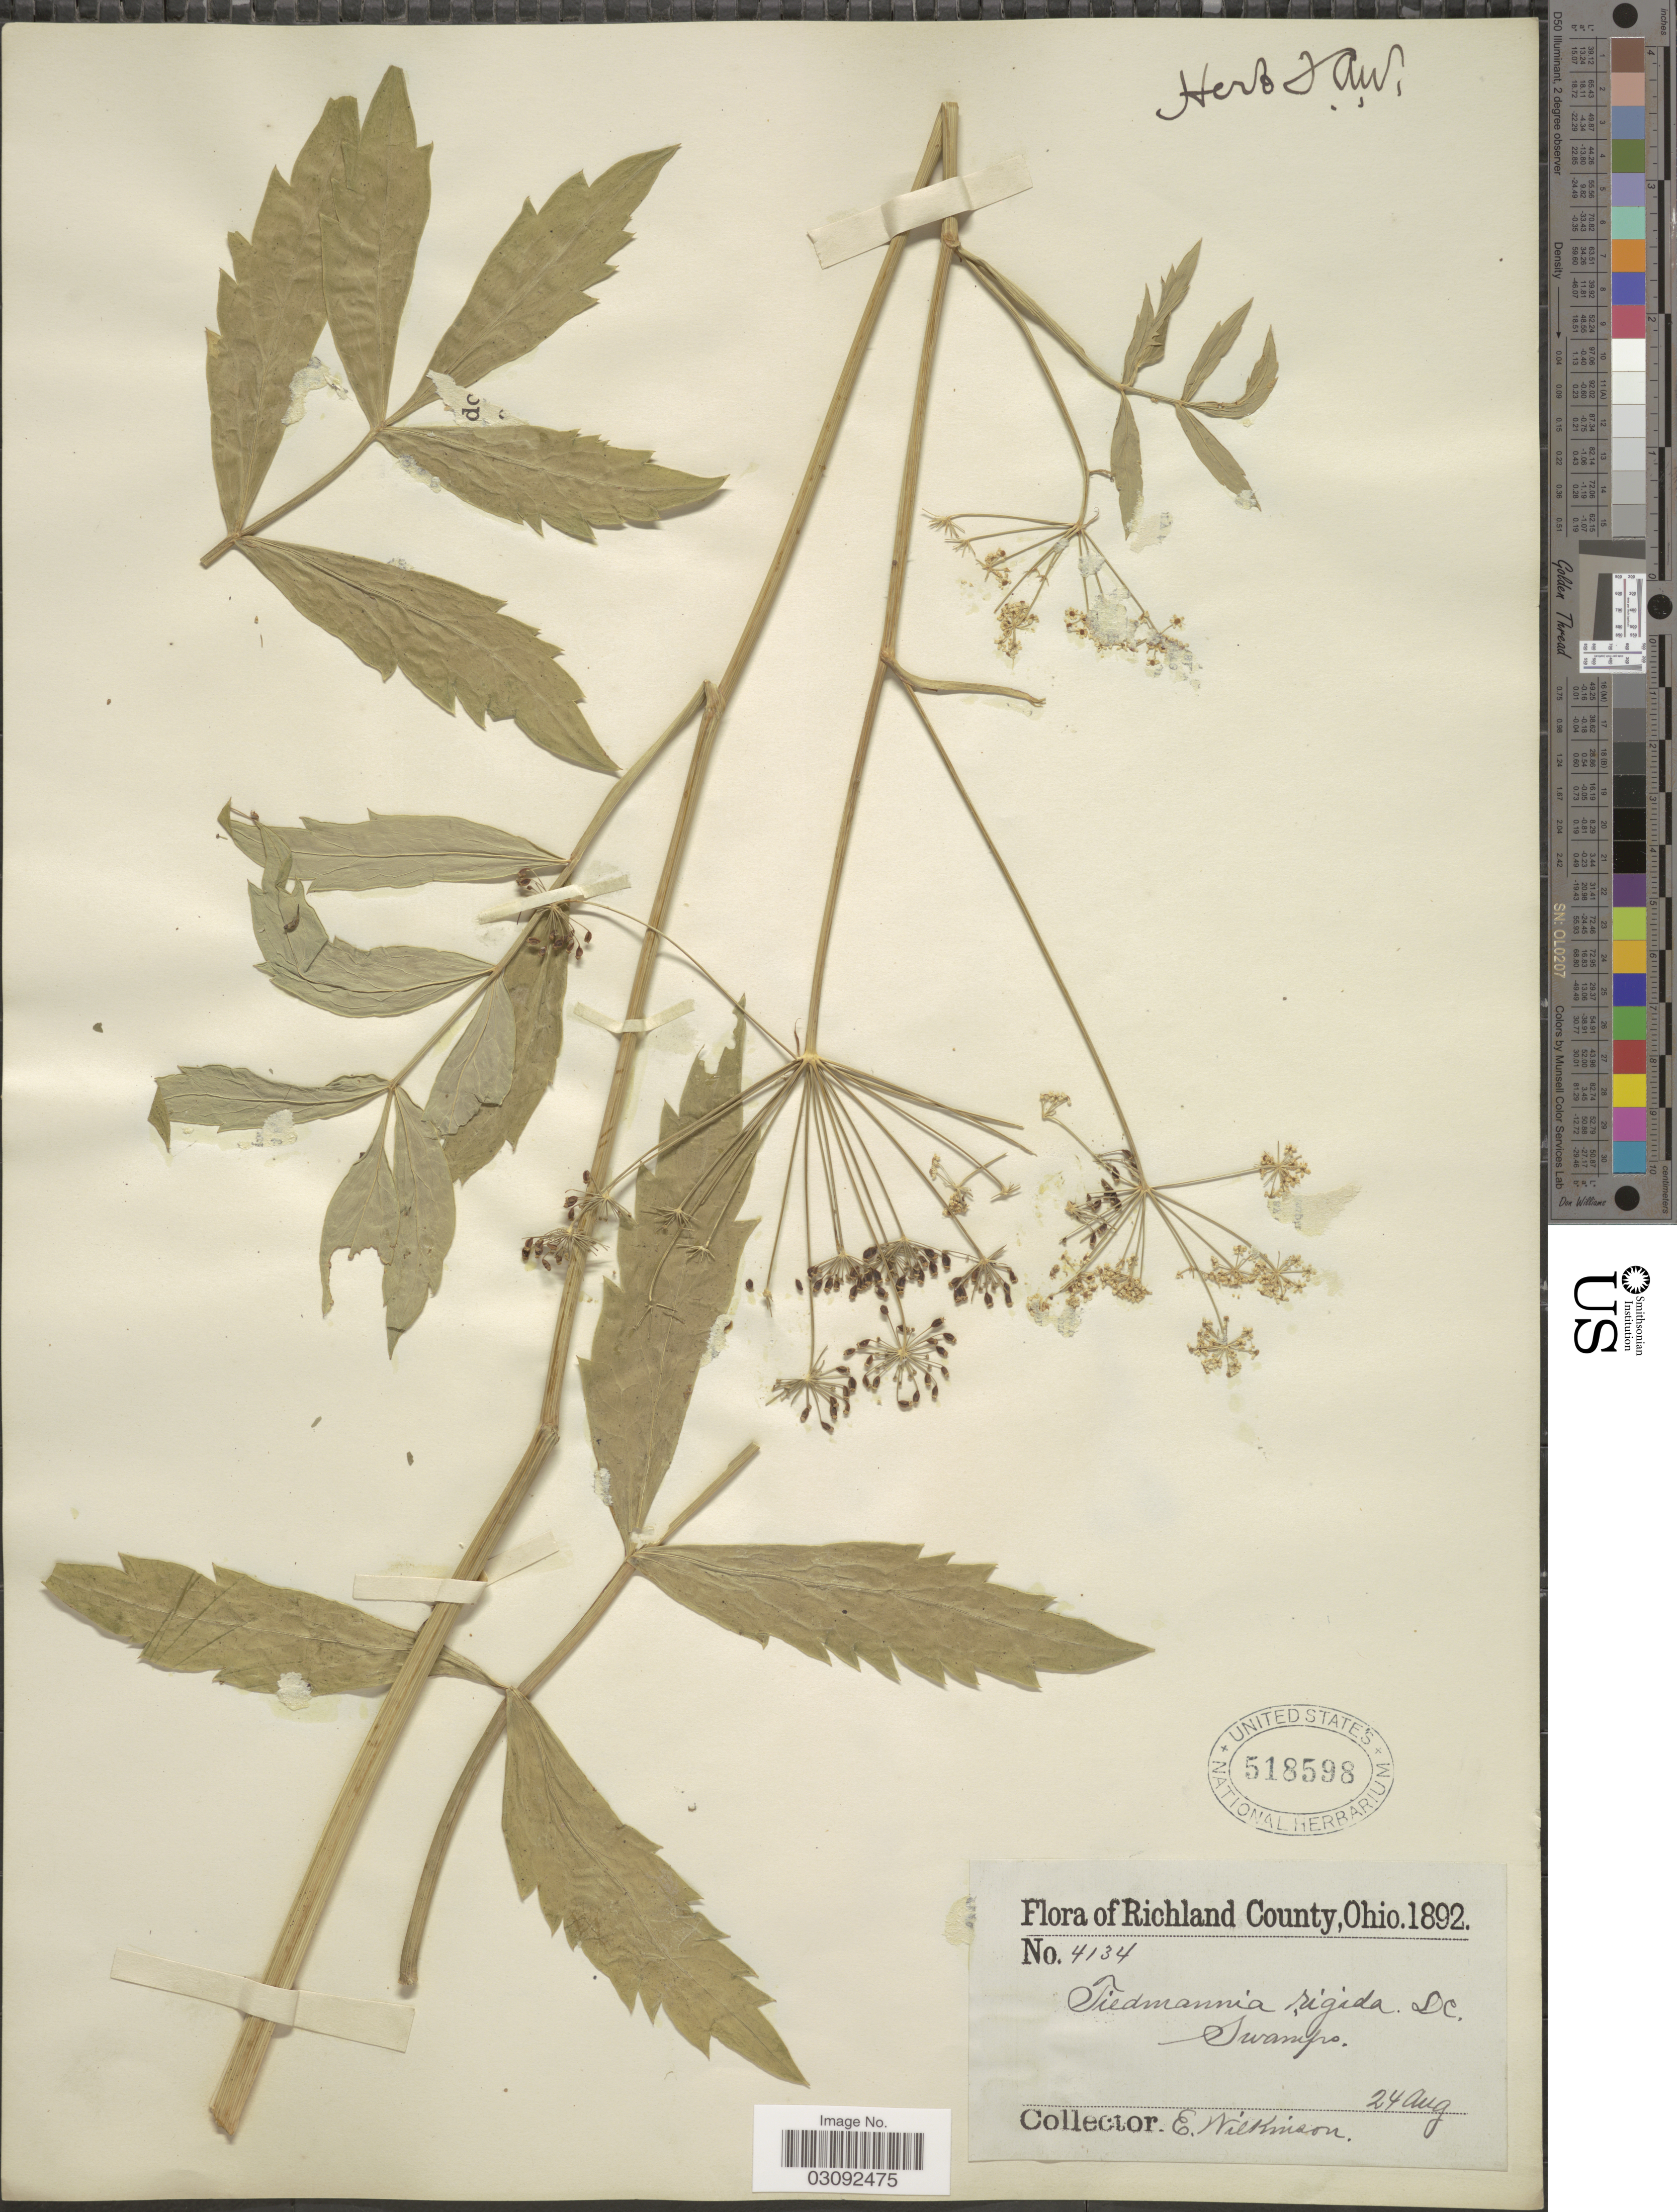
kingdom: Plantae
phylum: Tracheophyta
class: Magnoliopsida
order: Apiales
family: Apiaceae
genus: Oxypolis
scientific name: Oxypolis rigidior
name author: (L.) Raf.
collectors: E. Wilkinson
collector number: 4134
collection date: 1892-08-24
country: United States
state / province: Ohio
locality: Richland County.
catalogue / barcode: US 518598